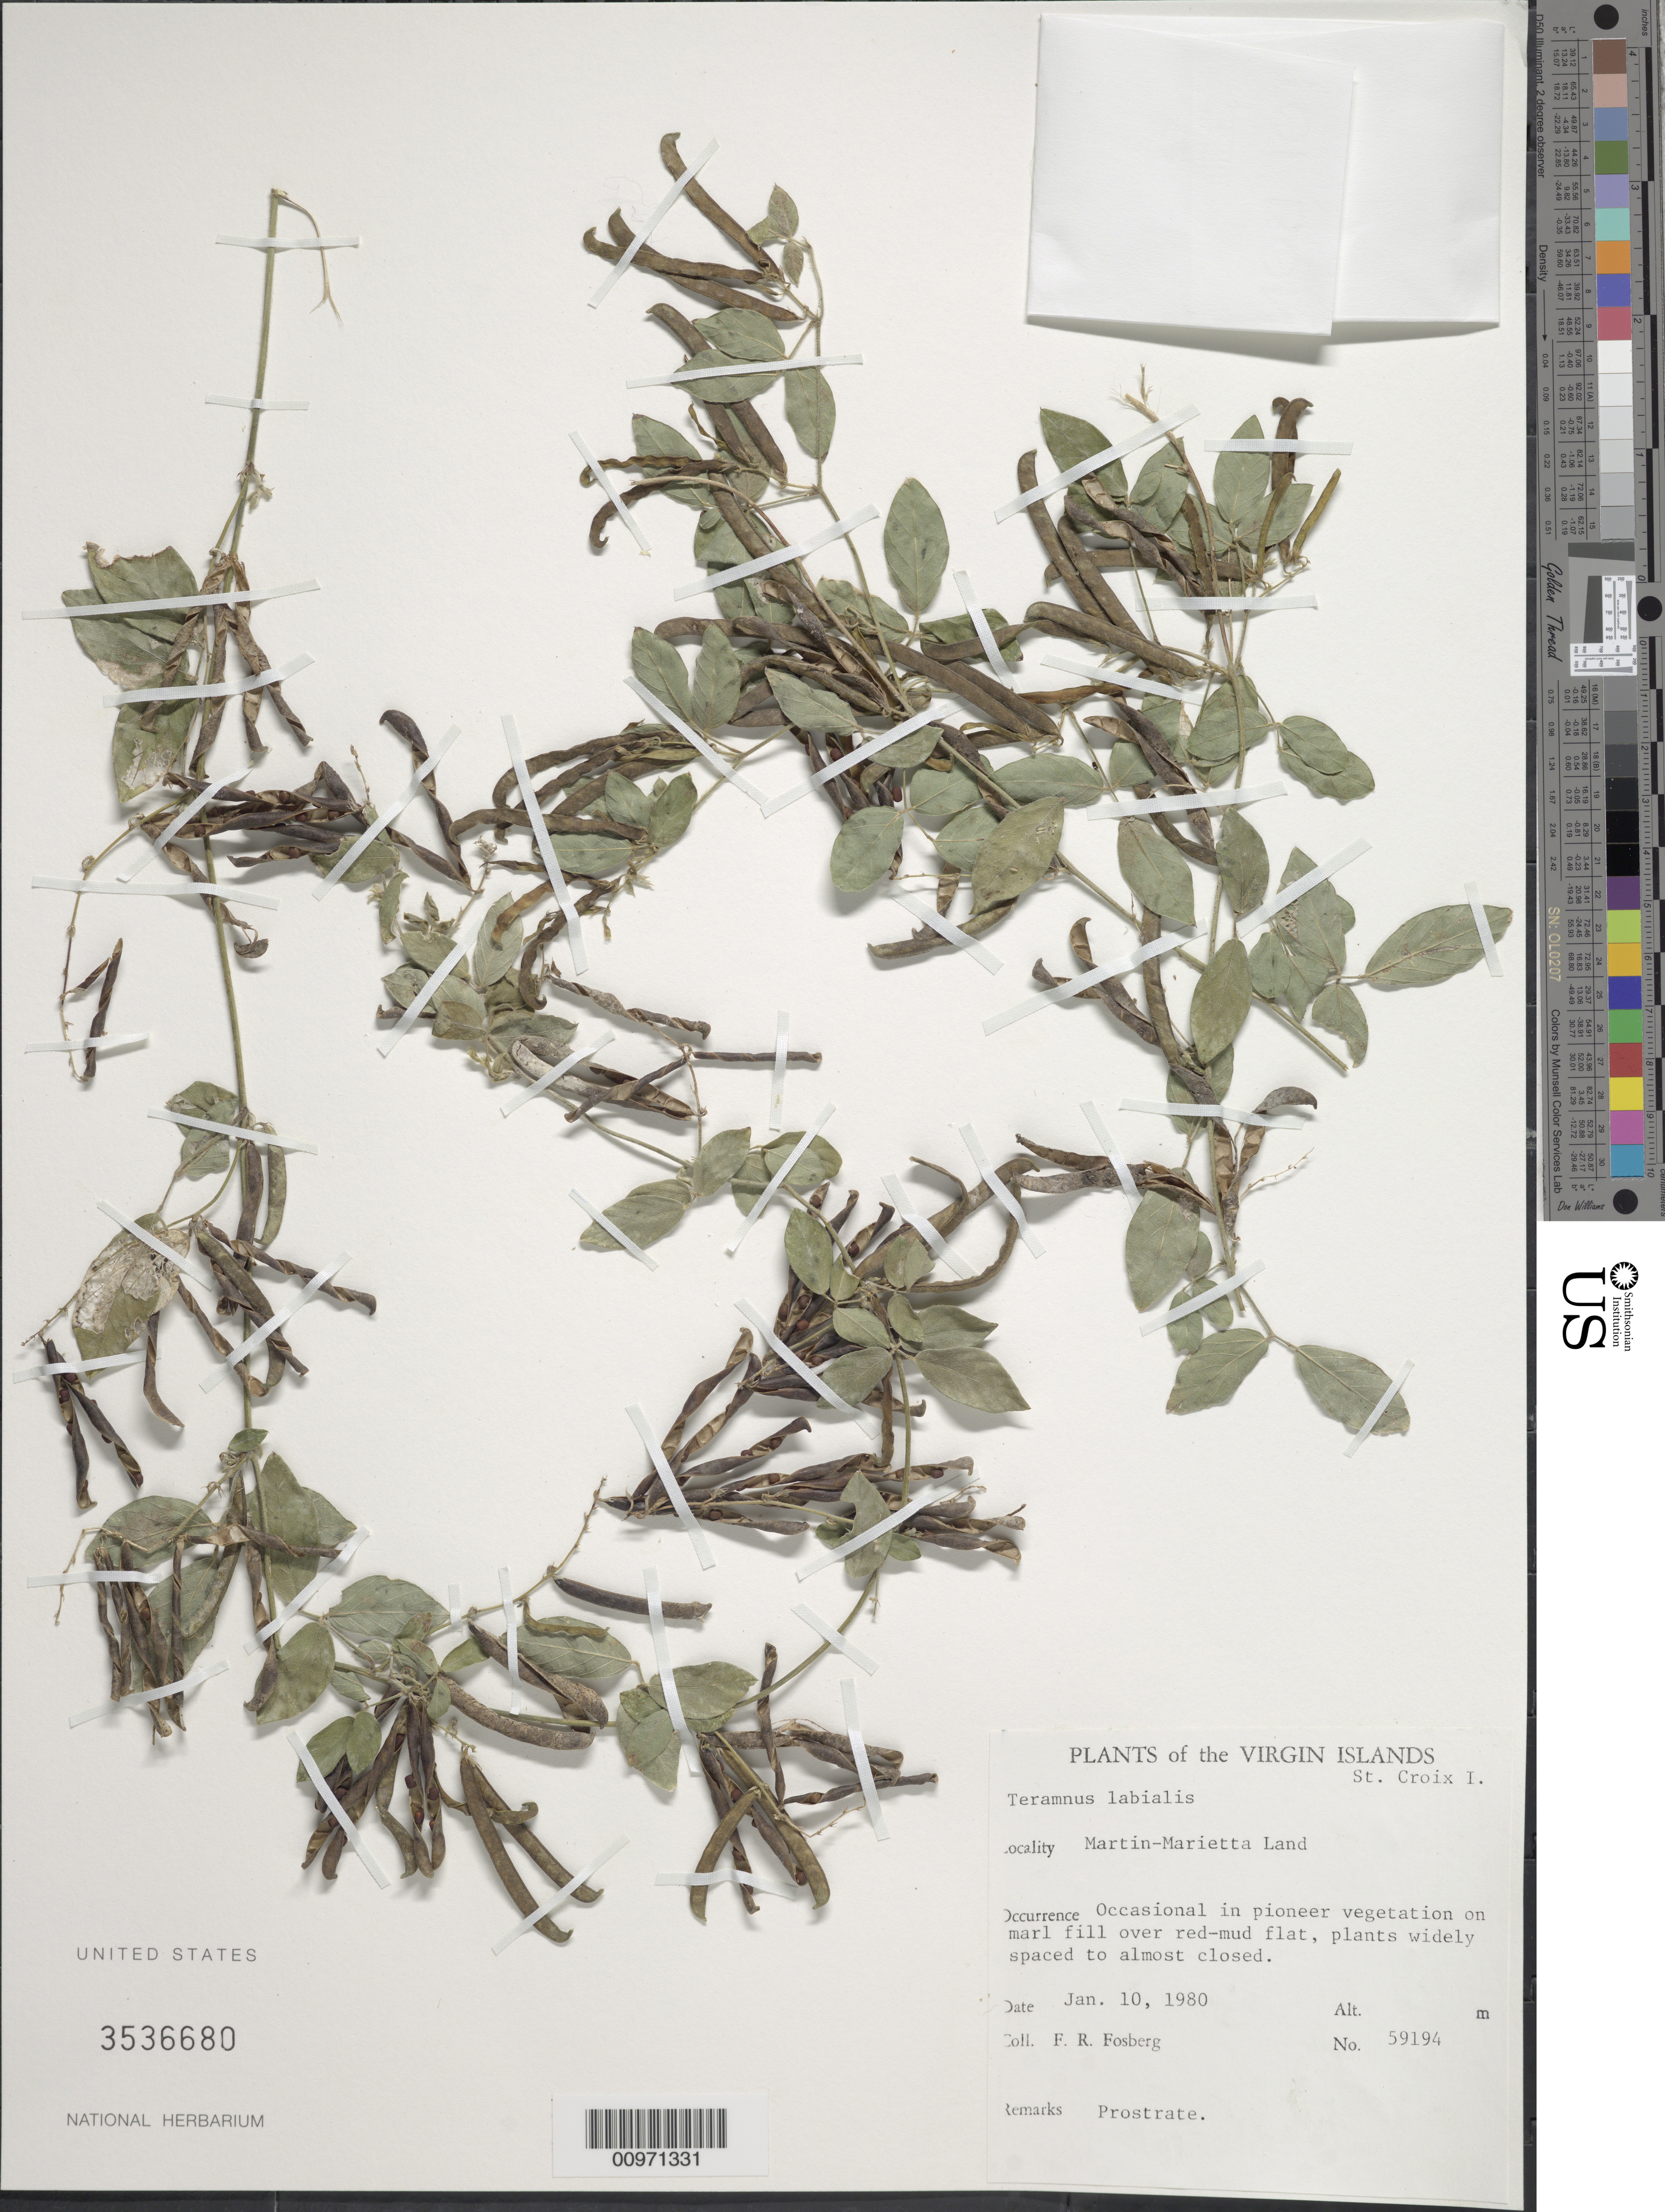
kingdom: Plantae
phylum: Tracheophyta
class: Magnoliopsida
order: Fabales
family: Fabaceae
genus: Teramnus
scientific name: Teramnus labialis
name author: (L. f.) Spreng.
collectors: F. R. Fosberg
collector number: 59194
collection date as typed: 10 Jan 1980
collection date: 1980-01-10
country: U.S. Virgin Islands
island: St. Croix I.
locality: Martin-Marietta Land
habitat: In pioneer vegetation on marl fill over red-mud flat, plants widely spaced to almost closed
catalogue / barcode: US 3536680